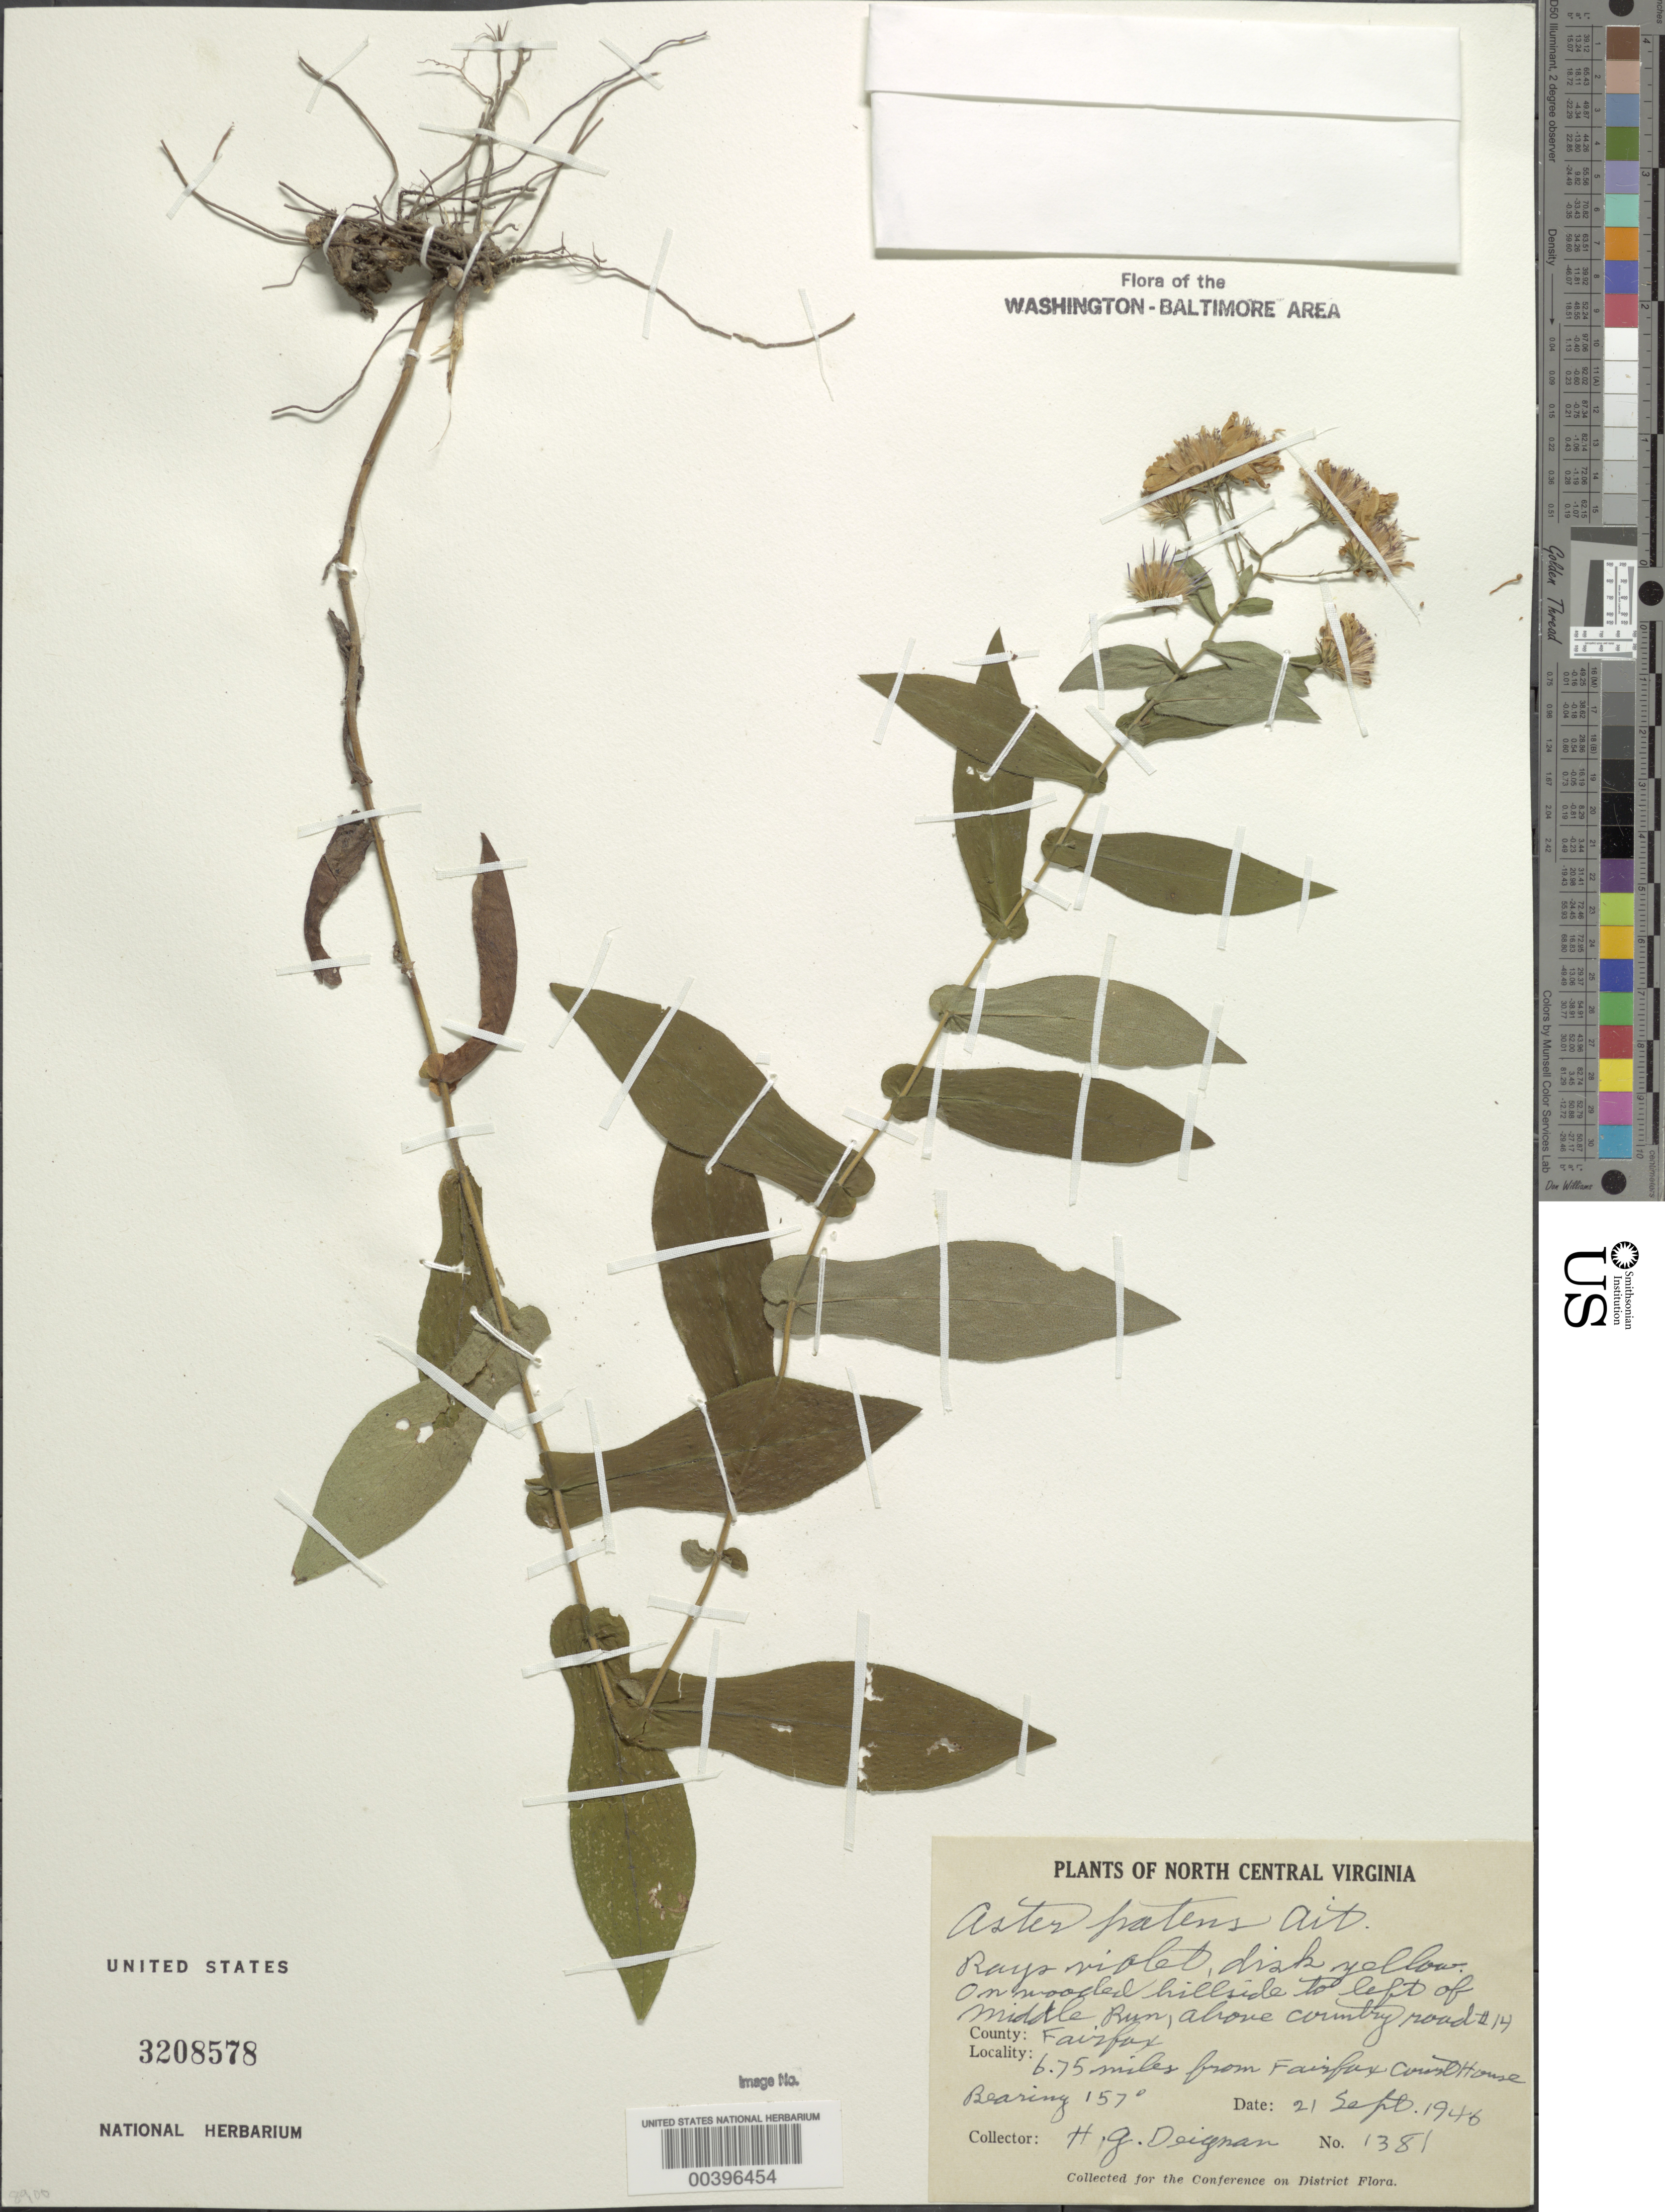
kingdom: Plantae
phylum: Tracheophyta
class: Magnoliopsida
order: Asterales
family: Asteraceae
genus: Symphyotrichum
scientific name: Symphyotrichum patens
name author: (Aiton) G.L. Nesom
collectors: H. Deignan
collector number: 1381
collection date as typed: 21 Sep 1946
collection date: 1946-09-21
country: United States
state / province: Virginia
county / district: Fairfax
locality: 6.75 M from Fairfax County Court House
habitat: Wooded hillside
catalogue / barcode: US 3208578